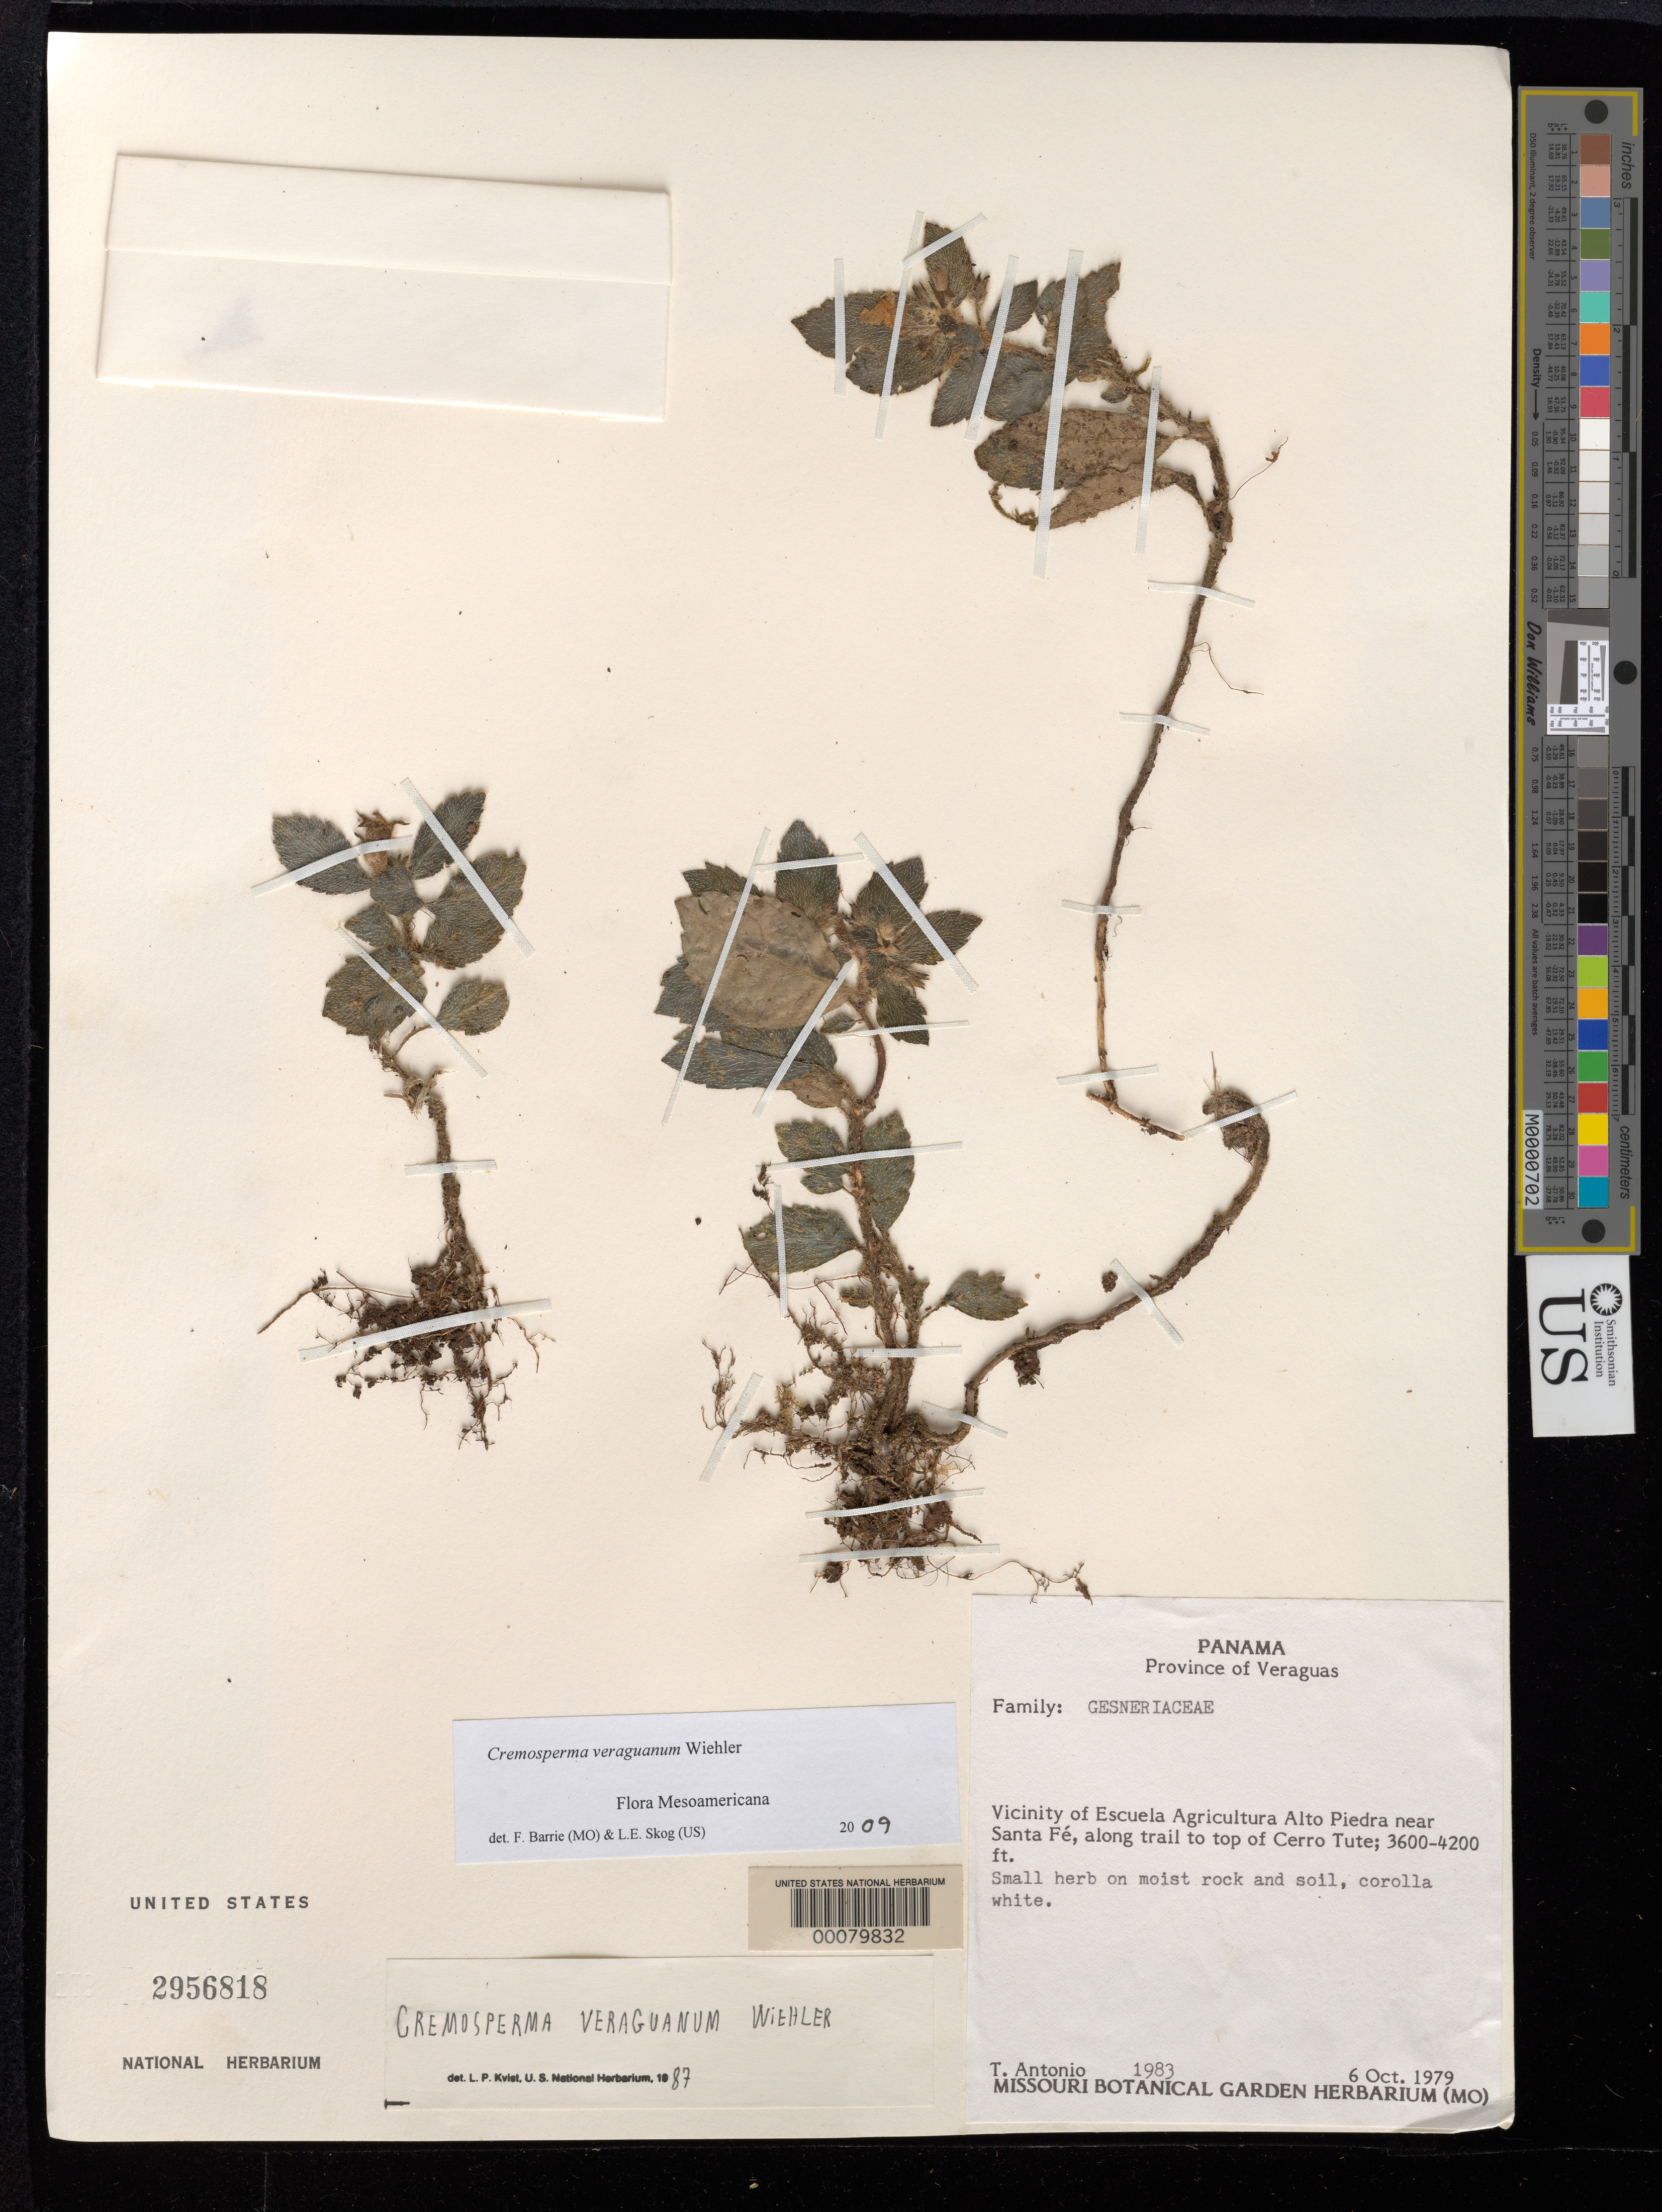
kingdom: Plantae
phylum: Tracheophyta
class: Magnoliopsida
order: Lamiales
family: Gesneriaceae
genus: Cremosperma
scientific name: Cremosperma veraguanum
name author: Wiehler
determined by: Skog, Laurence E.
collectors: T. Antonio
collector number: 1983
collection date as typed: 06 Oct 1979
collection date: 1979-10-06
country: Panama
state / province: Veraguas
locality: Vicinity of Escuela Agricultura Alto Piedra near Santa Fé, along trail to top of Cerro Tute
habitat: On moist rock and soil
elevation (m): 1097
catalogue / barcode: US 2956818